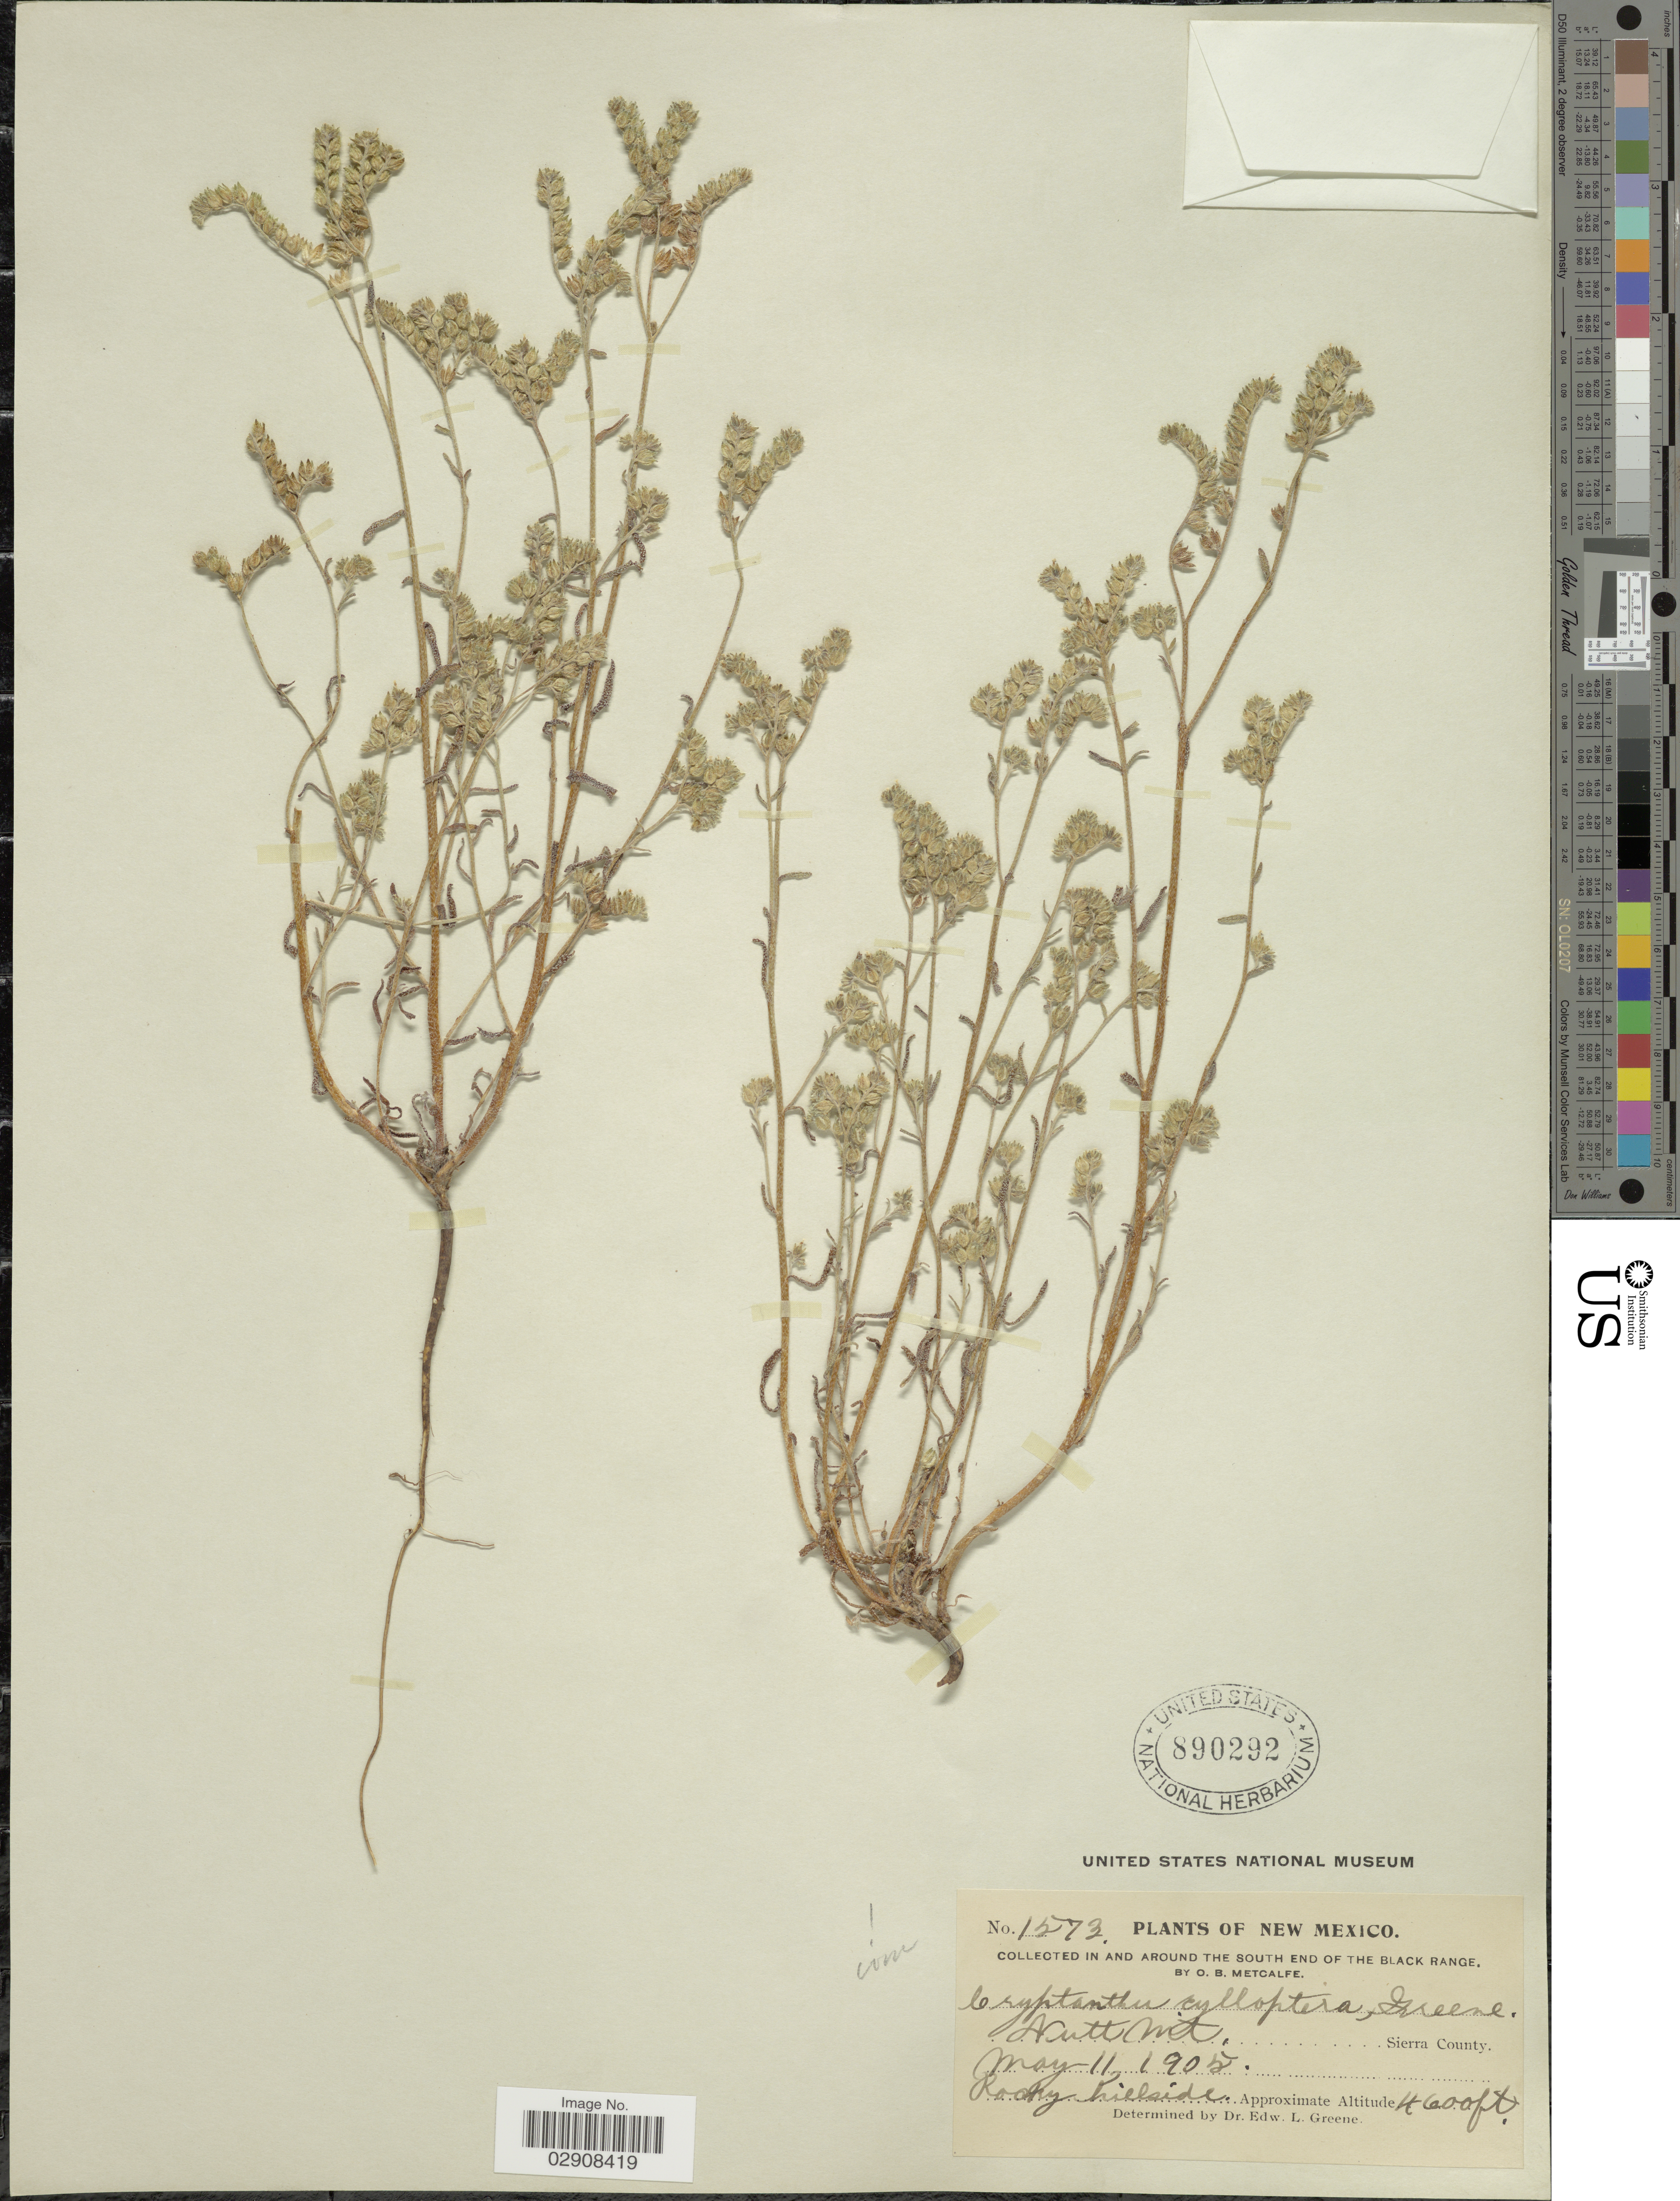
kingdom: Plantae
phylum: Tracheophyta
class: Magnoliopsida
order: Boraginales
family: Boraginaceae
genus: Cryptantha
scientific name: Cryptantha pterocarya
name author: (Torr.) Greene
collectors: O. B. Metcalfe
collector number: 1573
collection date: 1905-05-11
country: United States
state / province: New Mexico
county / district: Sierra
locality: Nutt Mt., in and around the south end of the Black Range, Sierra County.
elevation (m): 1402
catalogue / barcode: US 890292